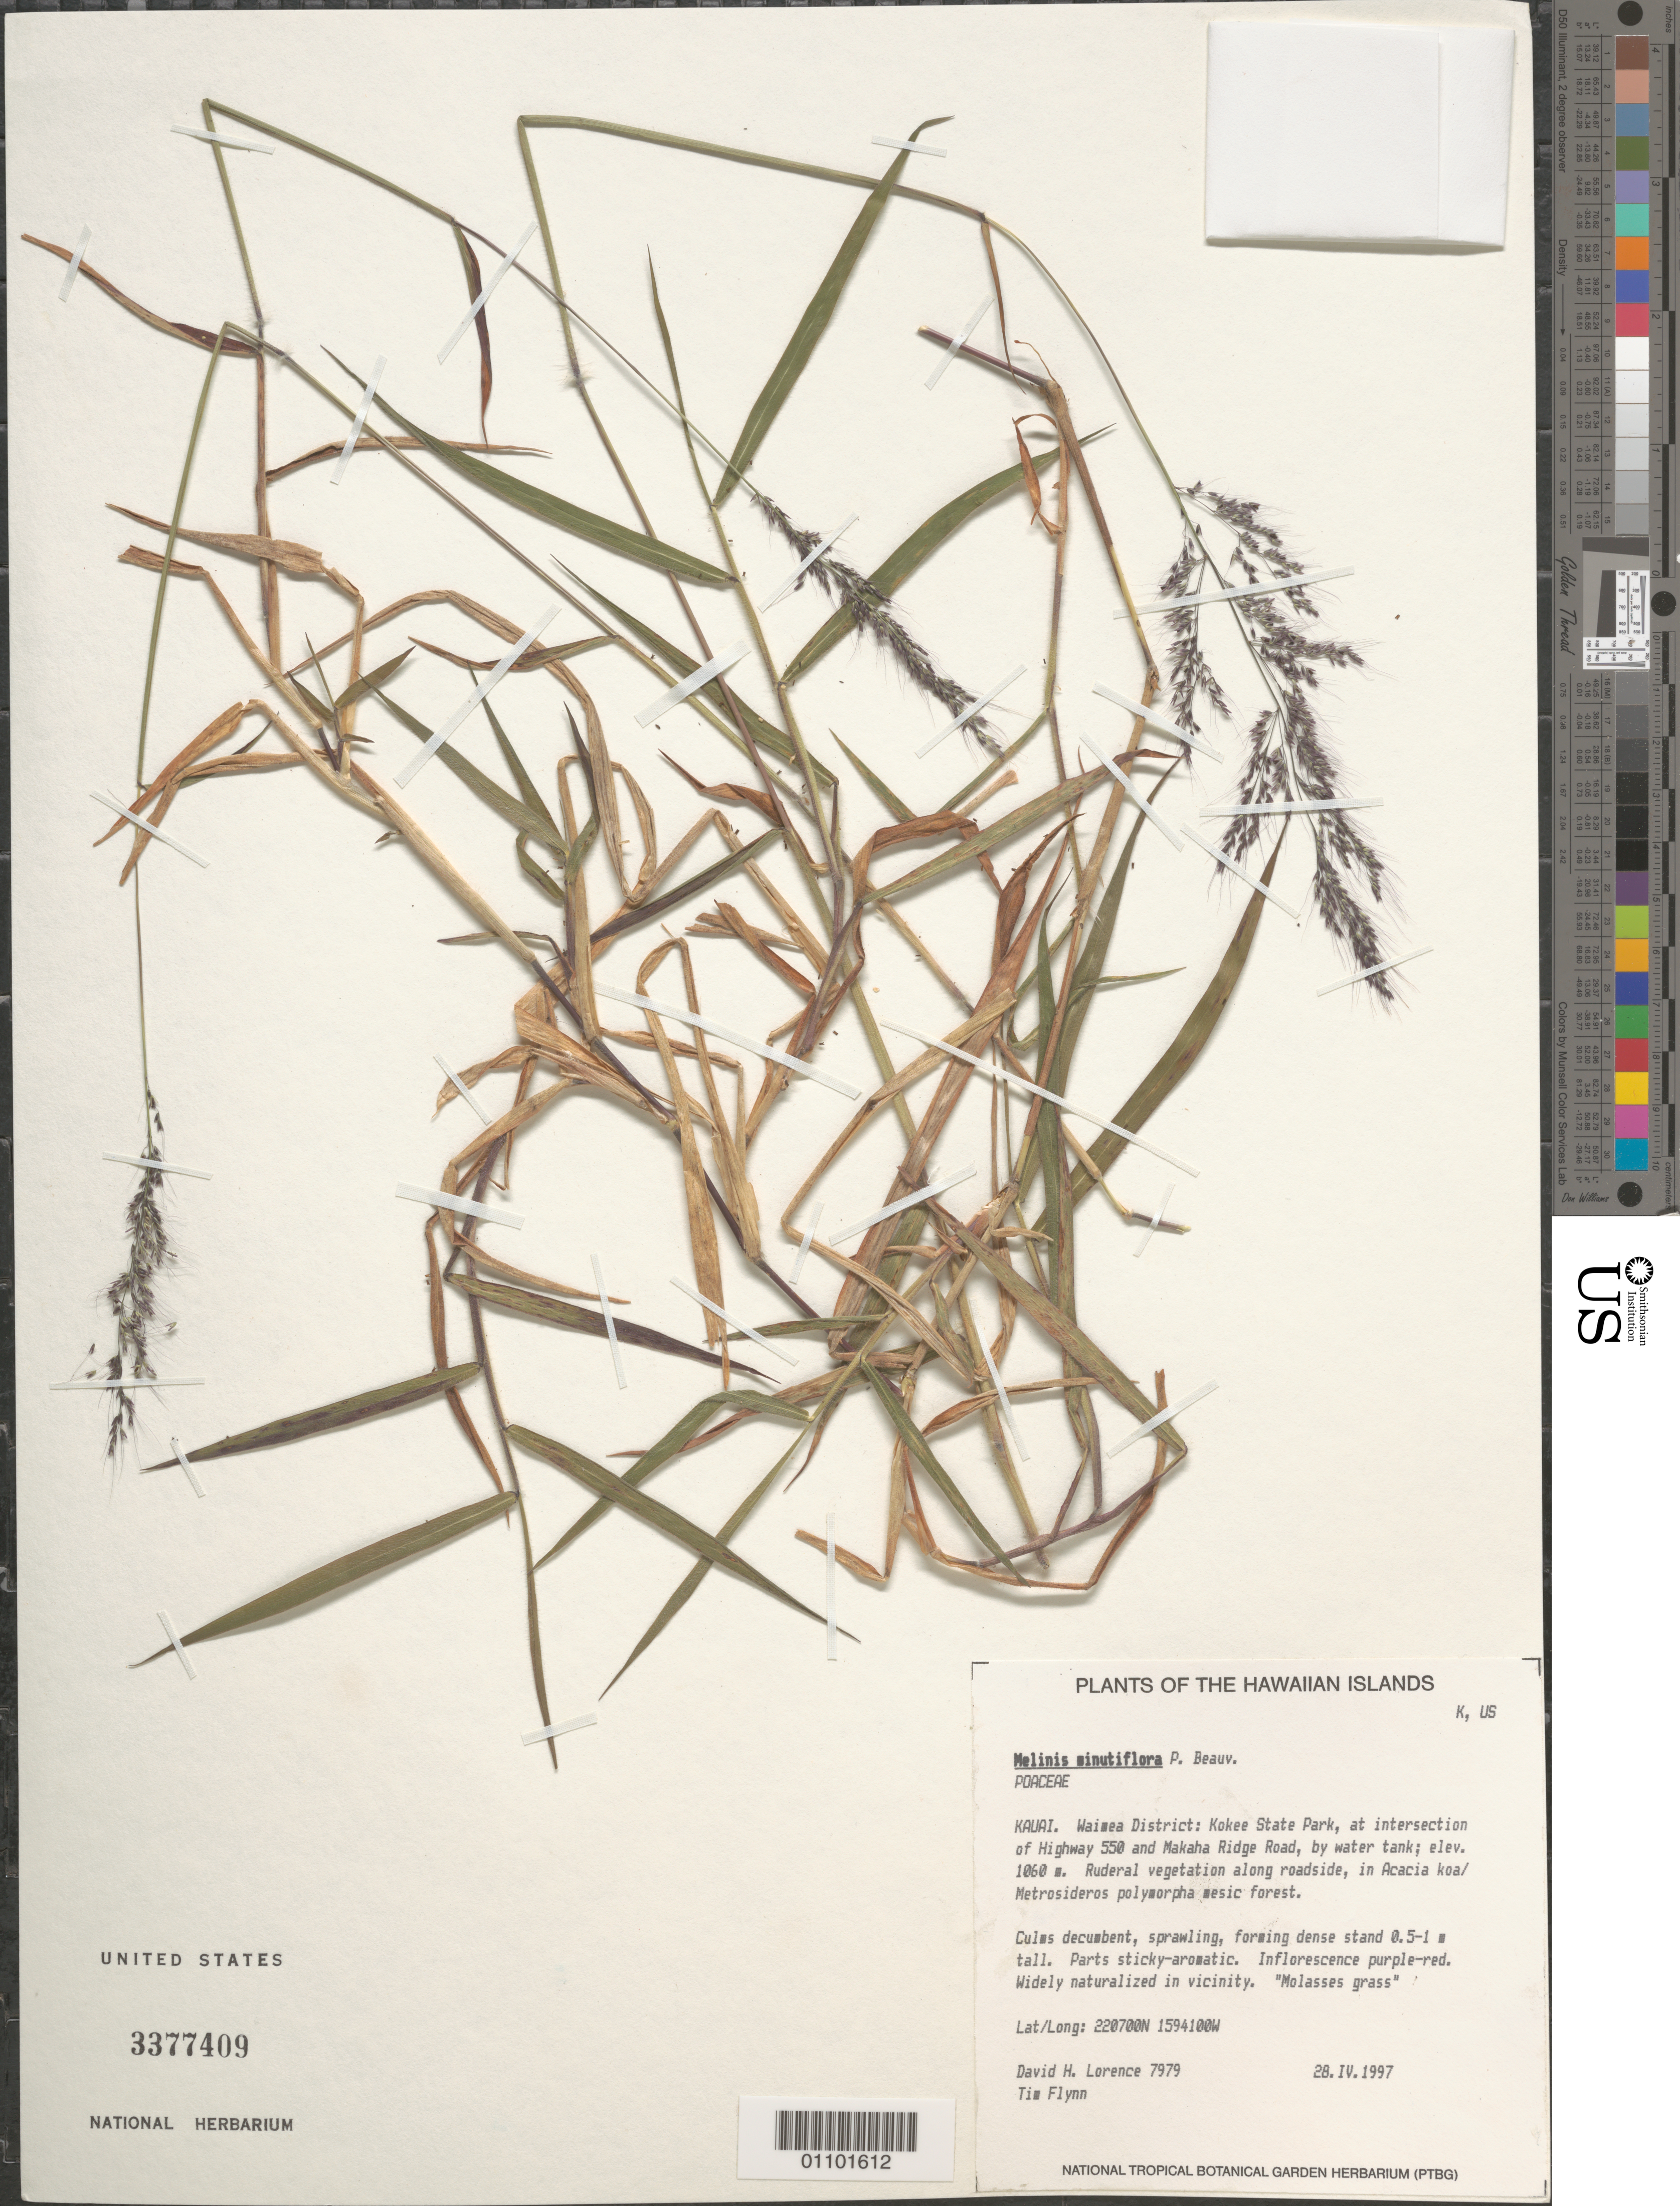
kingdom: Plantae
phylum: Tracheophyta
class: Liliopsida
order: Poales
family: Poaceae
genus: Melinis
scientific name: Melinis minutiflora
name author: P. Beauv.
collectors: D. Lorence & T. W. Flynn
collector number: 7979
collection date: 1997-04-28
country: United States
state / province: Hawaii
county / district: Kauai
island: Kaua'i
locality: Waimea District, Kokee State Park, at instersection of Highway 550 and Makaha Ridge Road by water tank.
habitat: Mesic forest.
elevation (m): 1060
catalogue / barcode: US 3377409